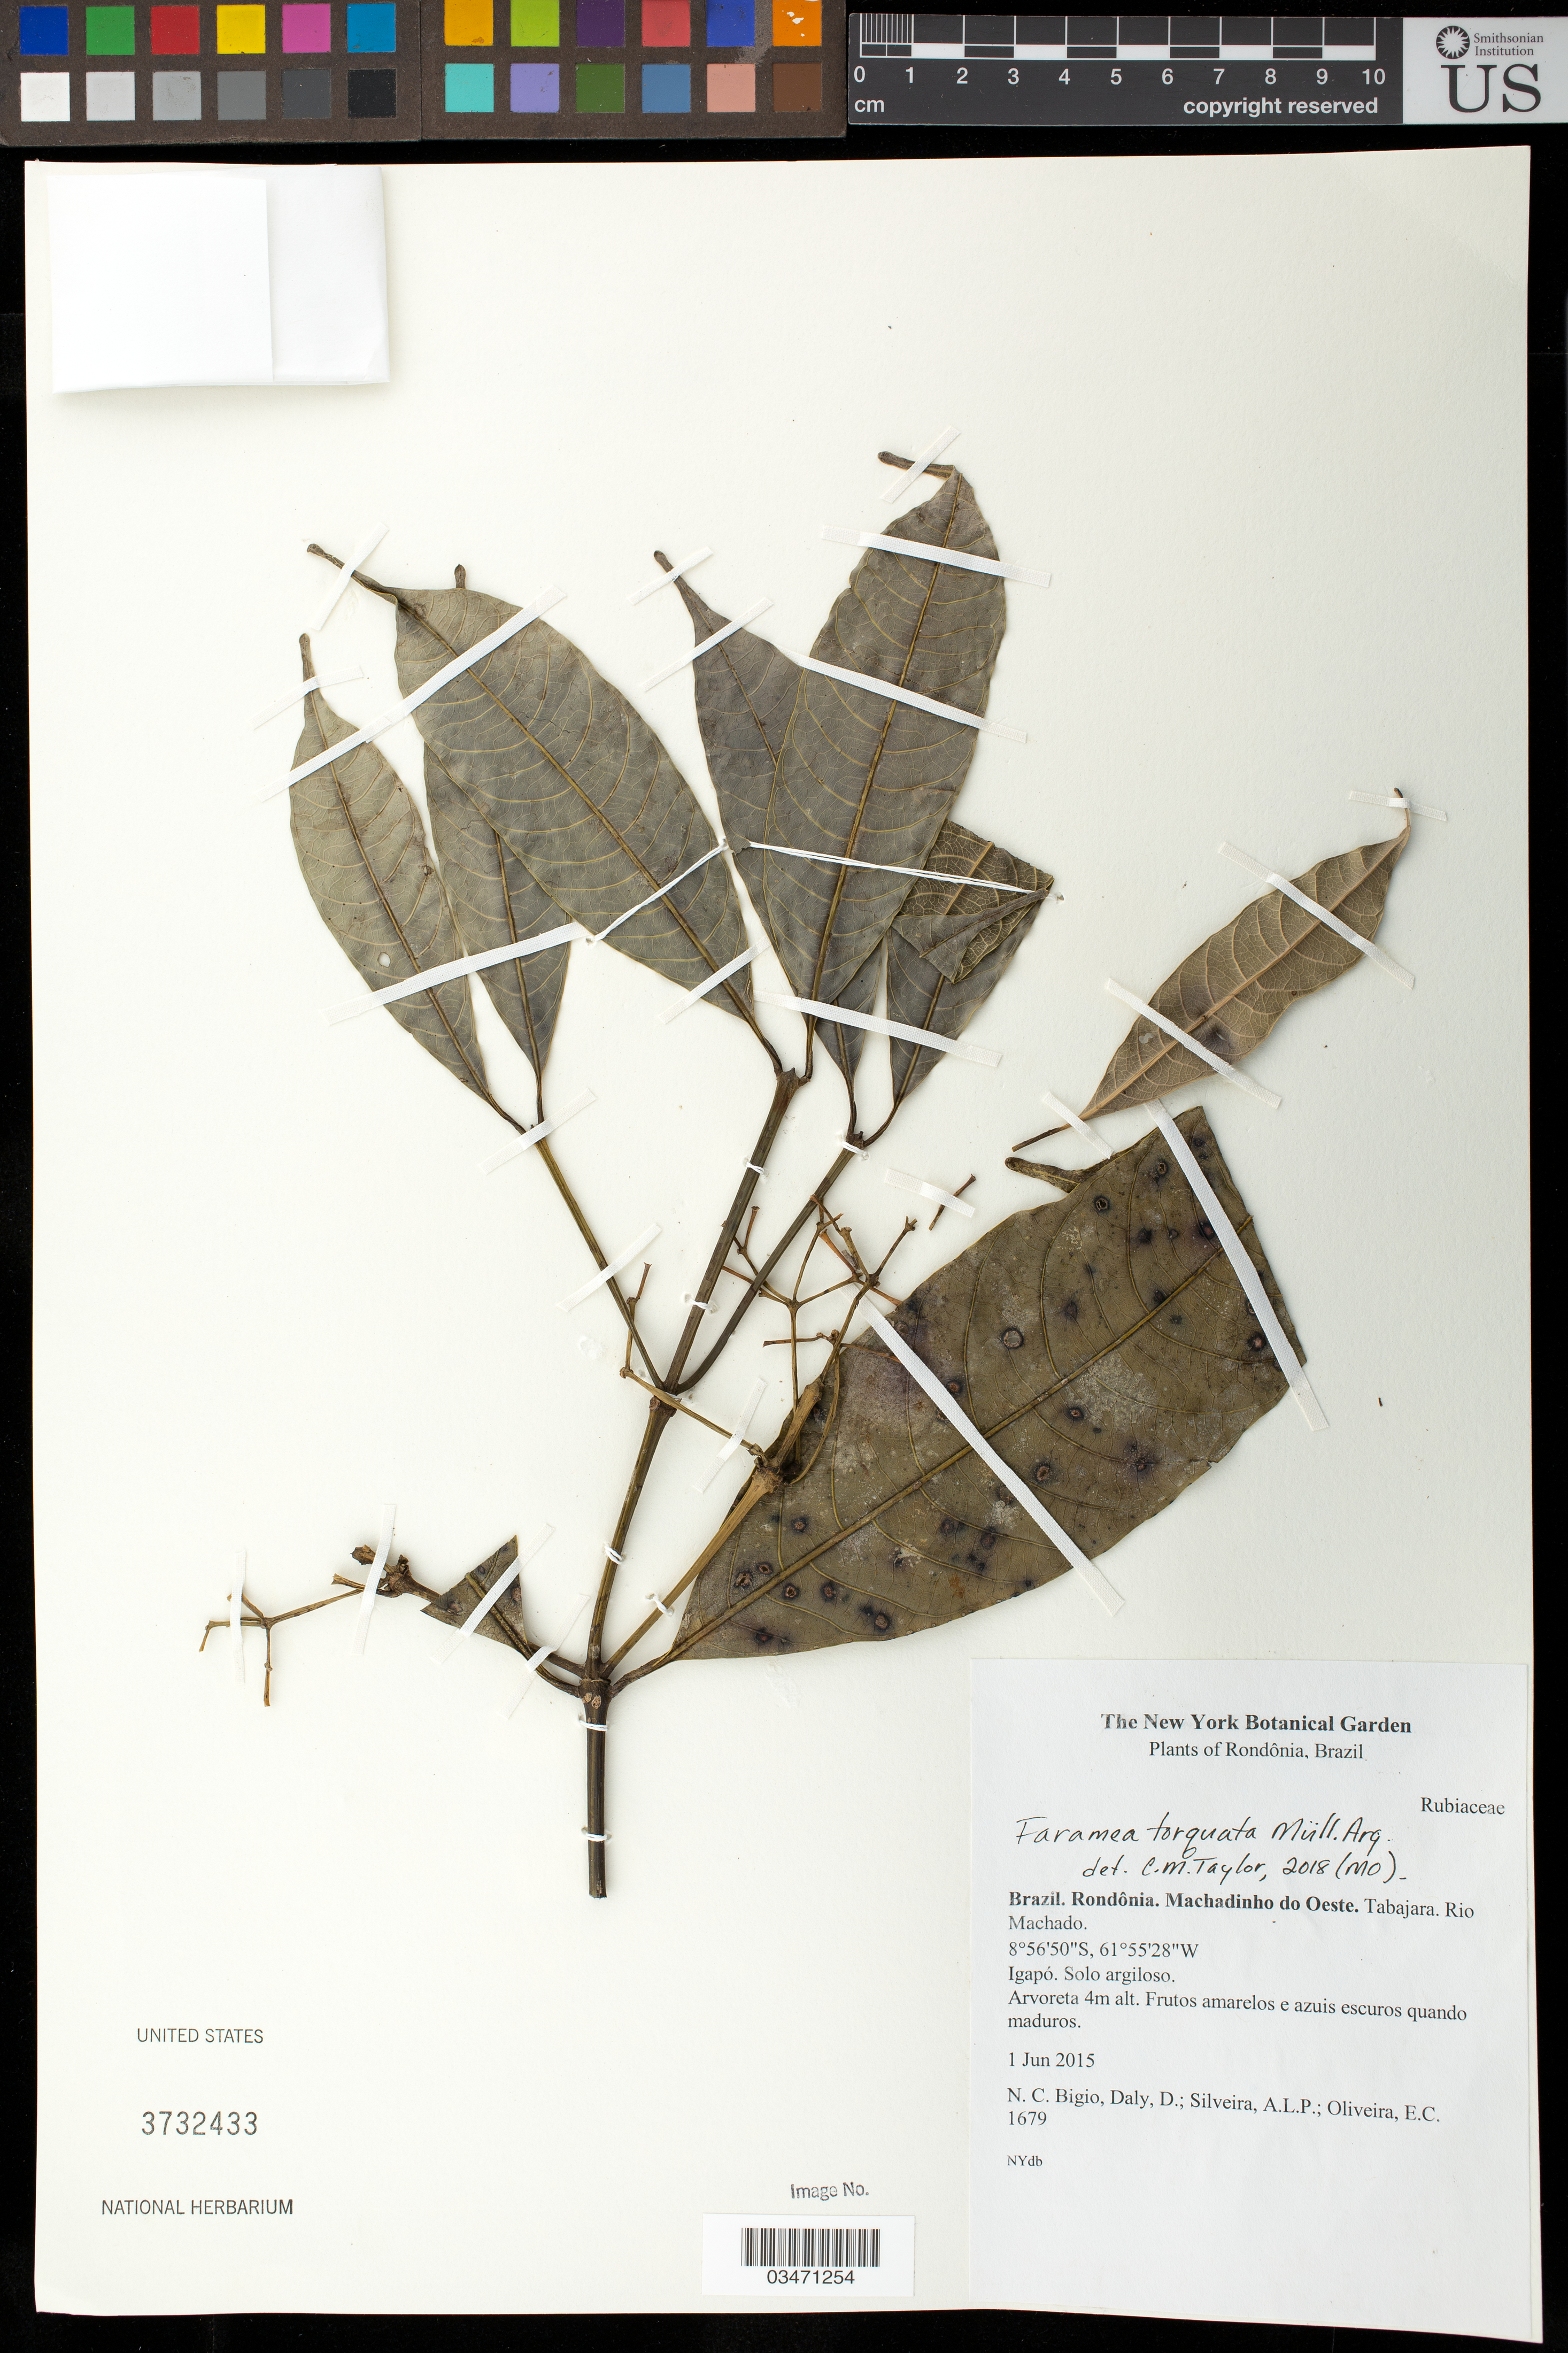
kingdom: Plantae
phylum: Tracheophyta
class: Magnoliopsida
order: Gentianales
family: Rubiaceae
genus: Faramea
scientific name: Faramea torquata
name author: Müll. Arg.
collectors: N. C. Bigio, D. Daly, -. Silveira & E. Oliveira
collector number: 1679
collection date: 2015-06-01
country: Brazil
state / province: Rondônia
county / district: Machadinho do Oeste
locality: Tabajara, Rio Machado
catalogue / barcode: US 3732433